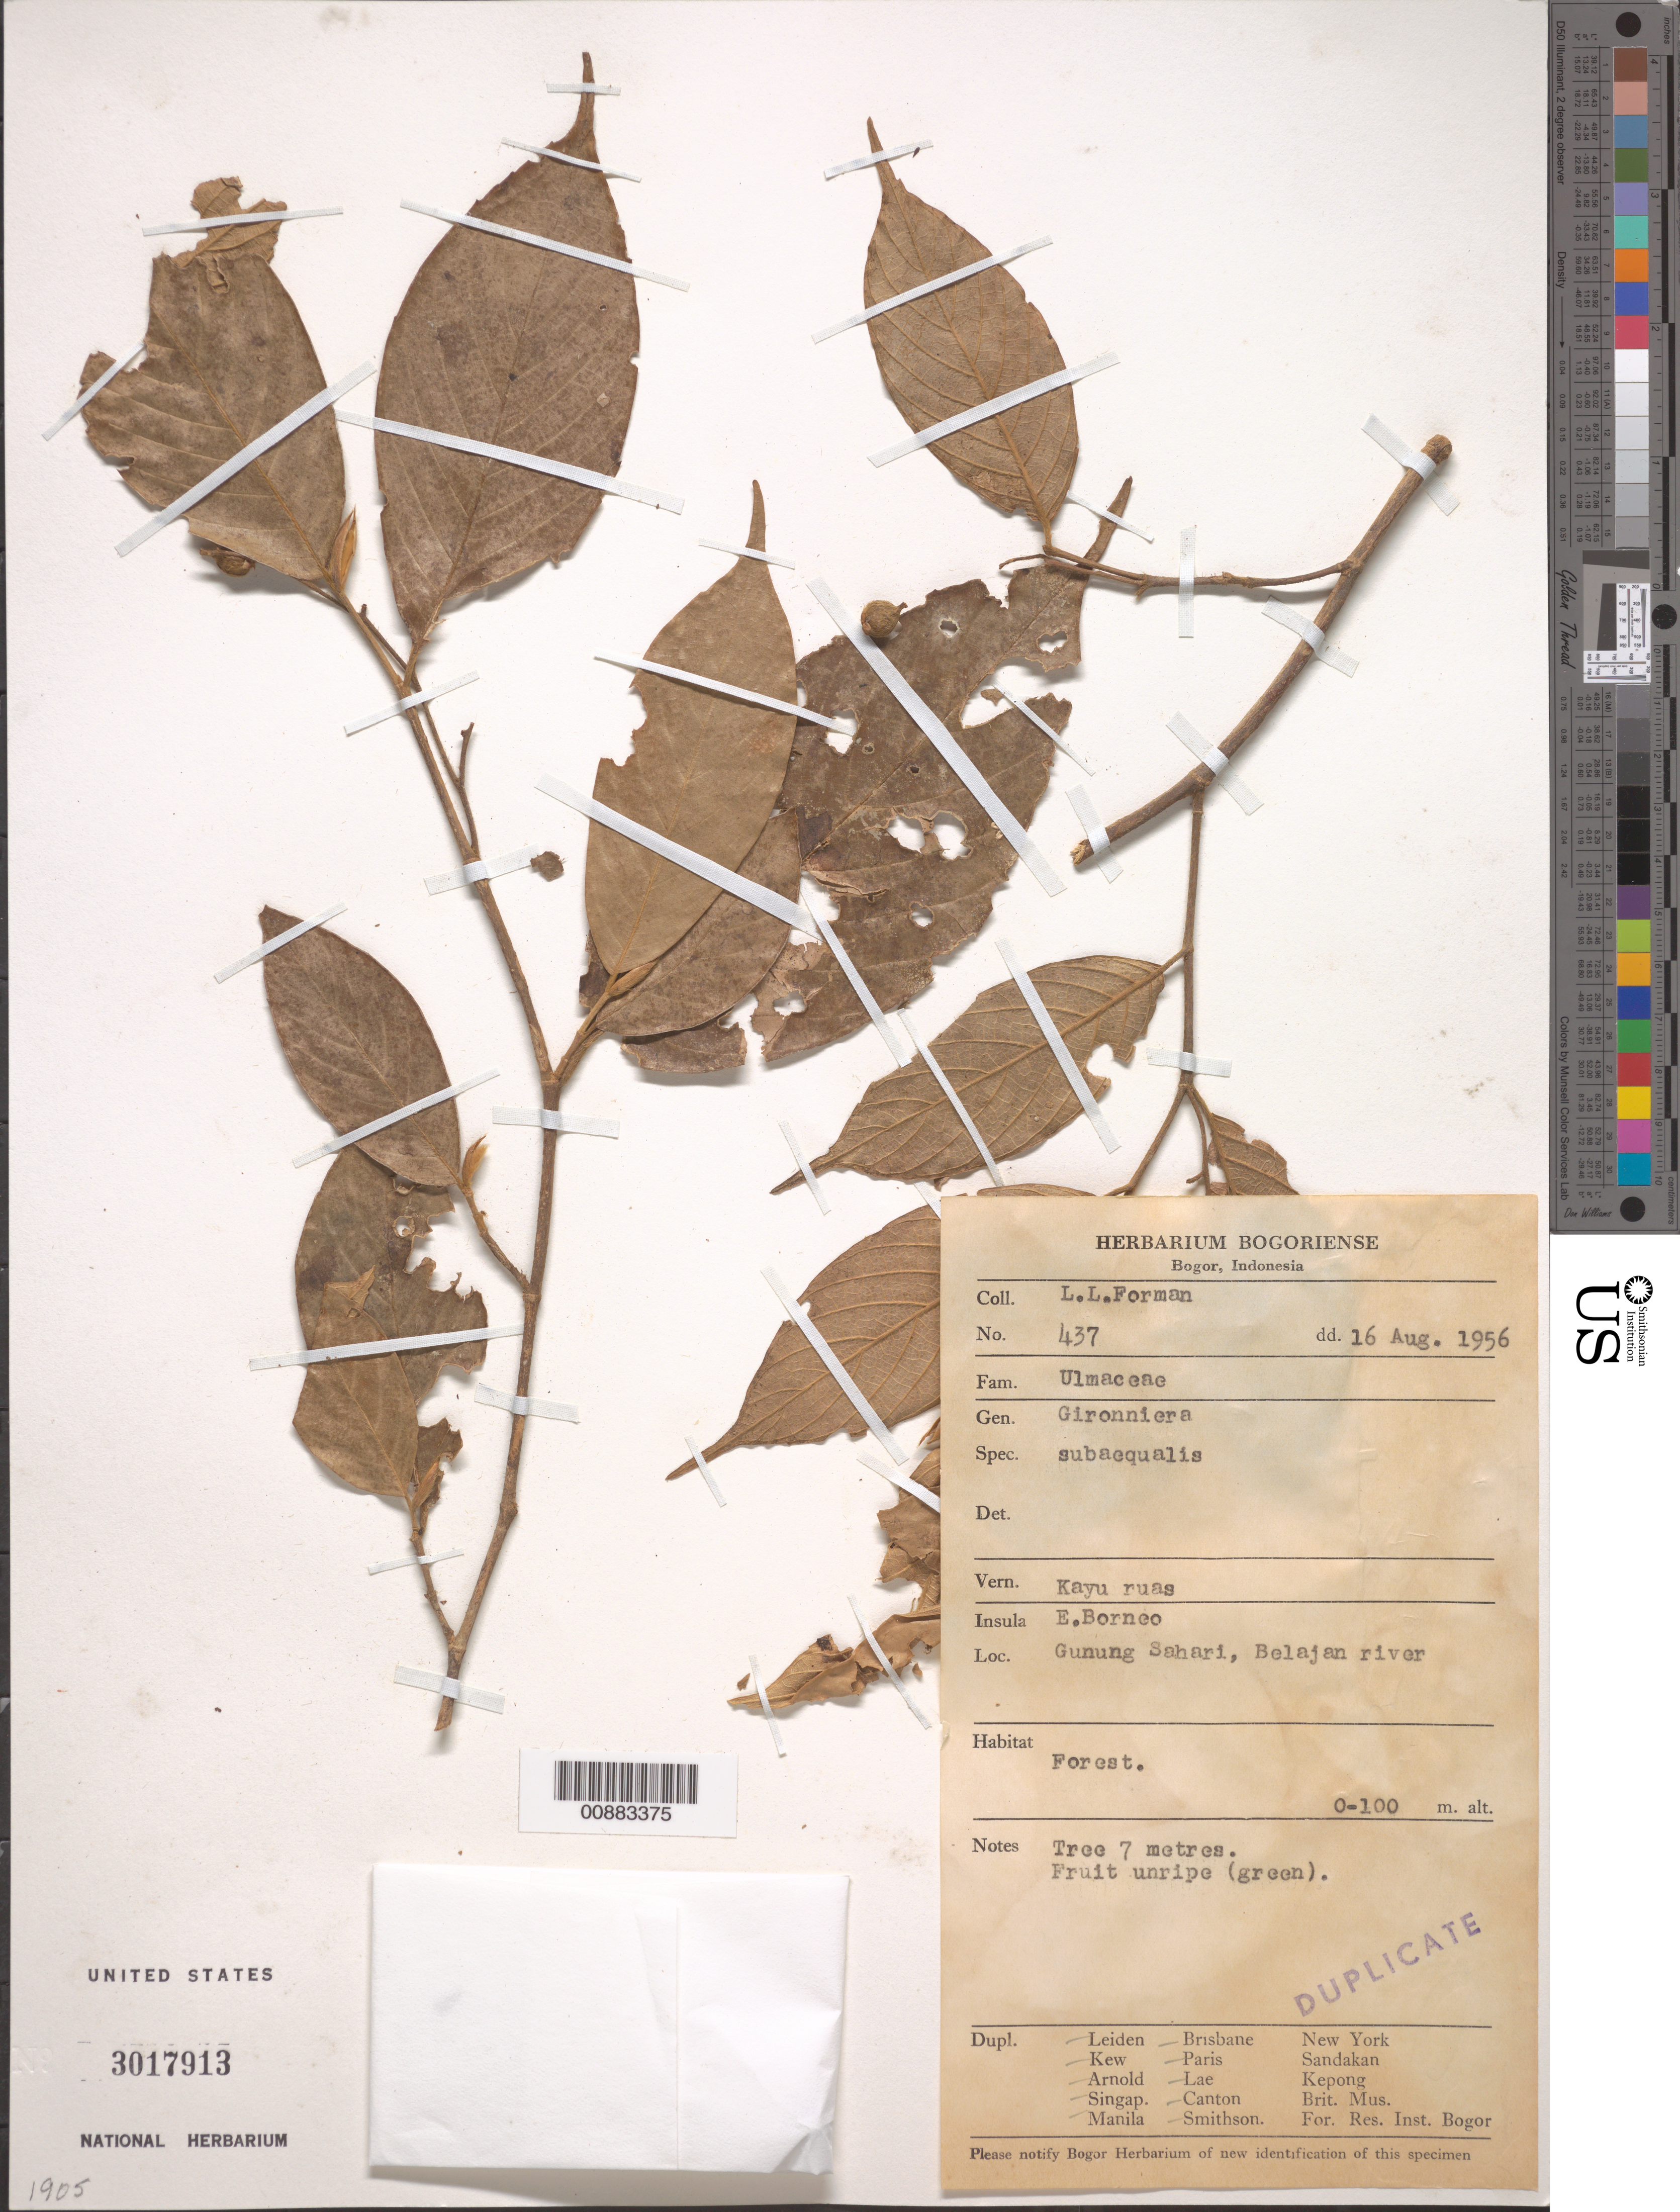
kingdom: Plantae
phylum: Tracheophyta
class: Magnoliopsida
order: Rosales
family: Cannabaceae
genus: Gironniera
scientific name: Gironniera subaequalis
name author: Planch.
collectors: L. Forman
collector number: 437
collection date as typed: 16 Aug 1956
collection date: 1956-08-16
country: Indonesia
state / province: Kalimantan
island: Borneo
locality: Gunung Sahari, Belajan River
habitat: Forest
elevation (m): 0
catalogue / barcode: US 3017913